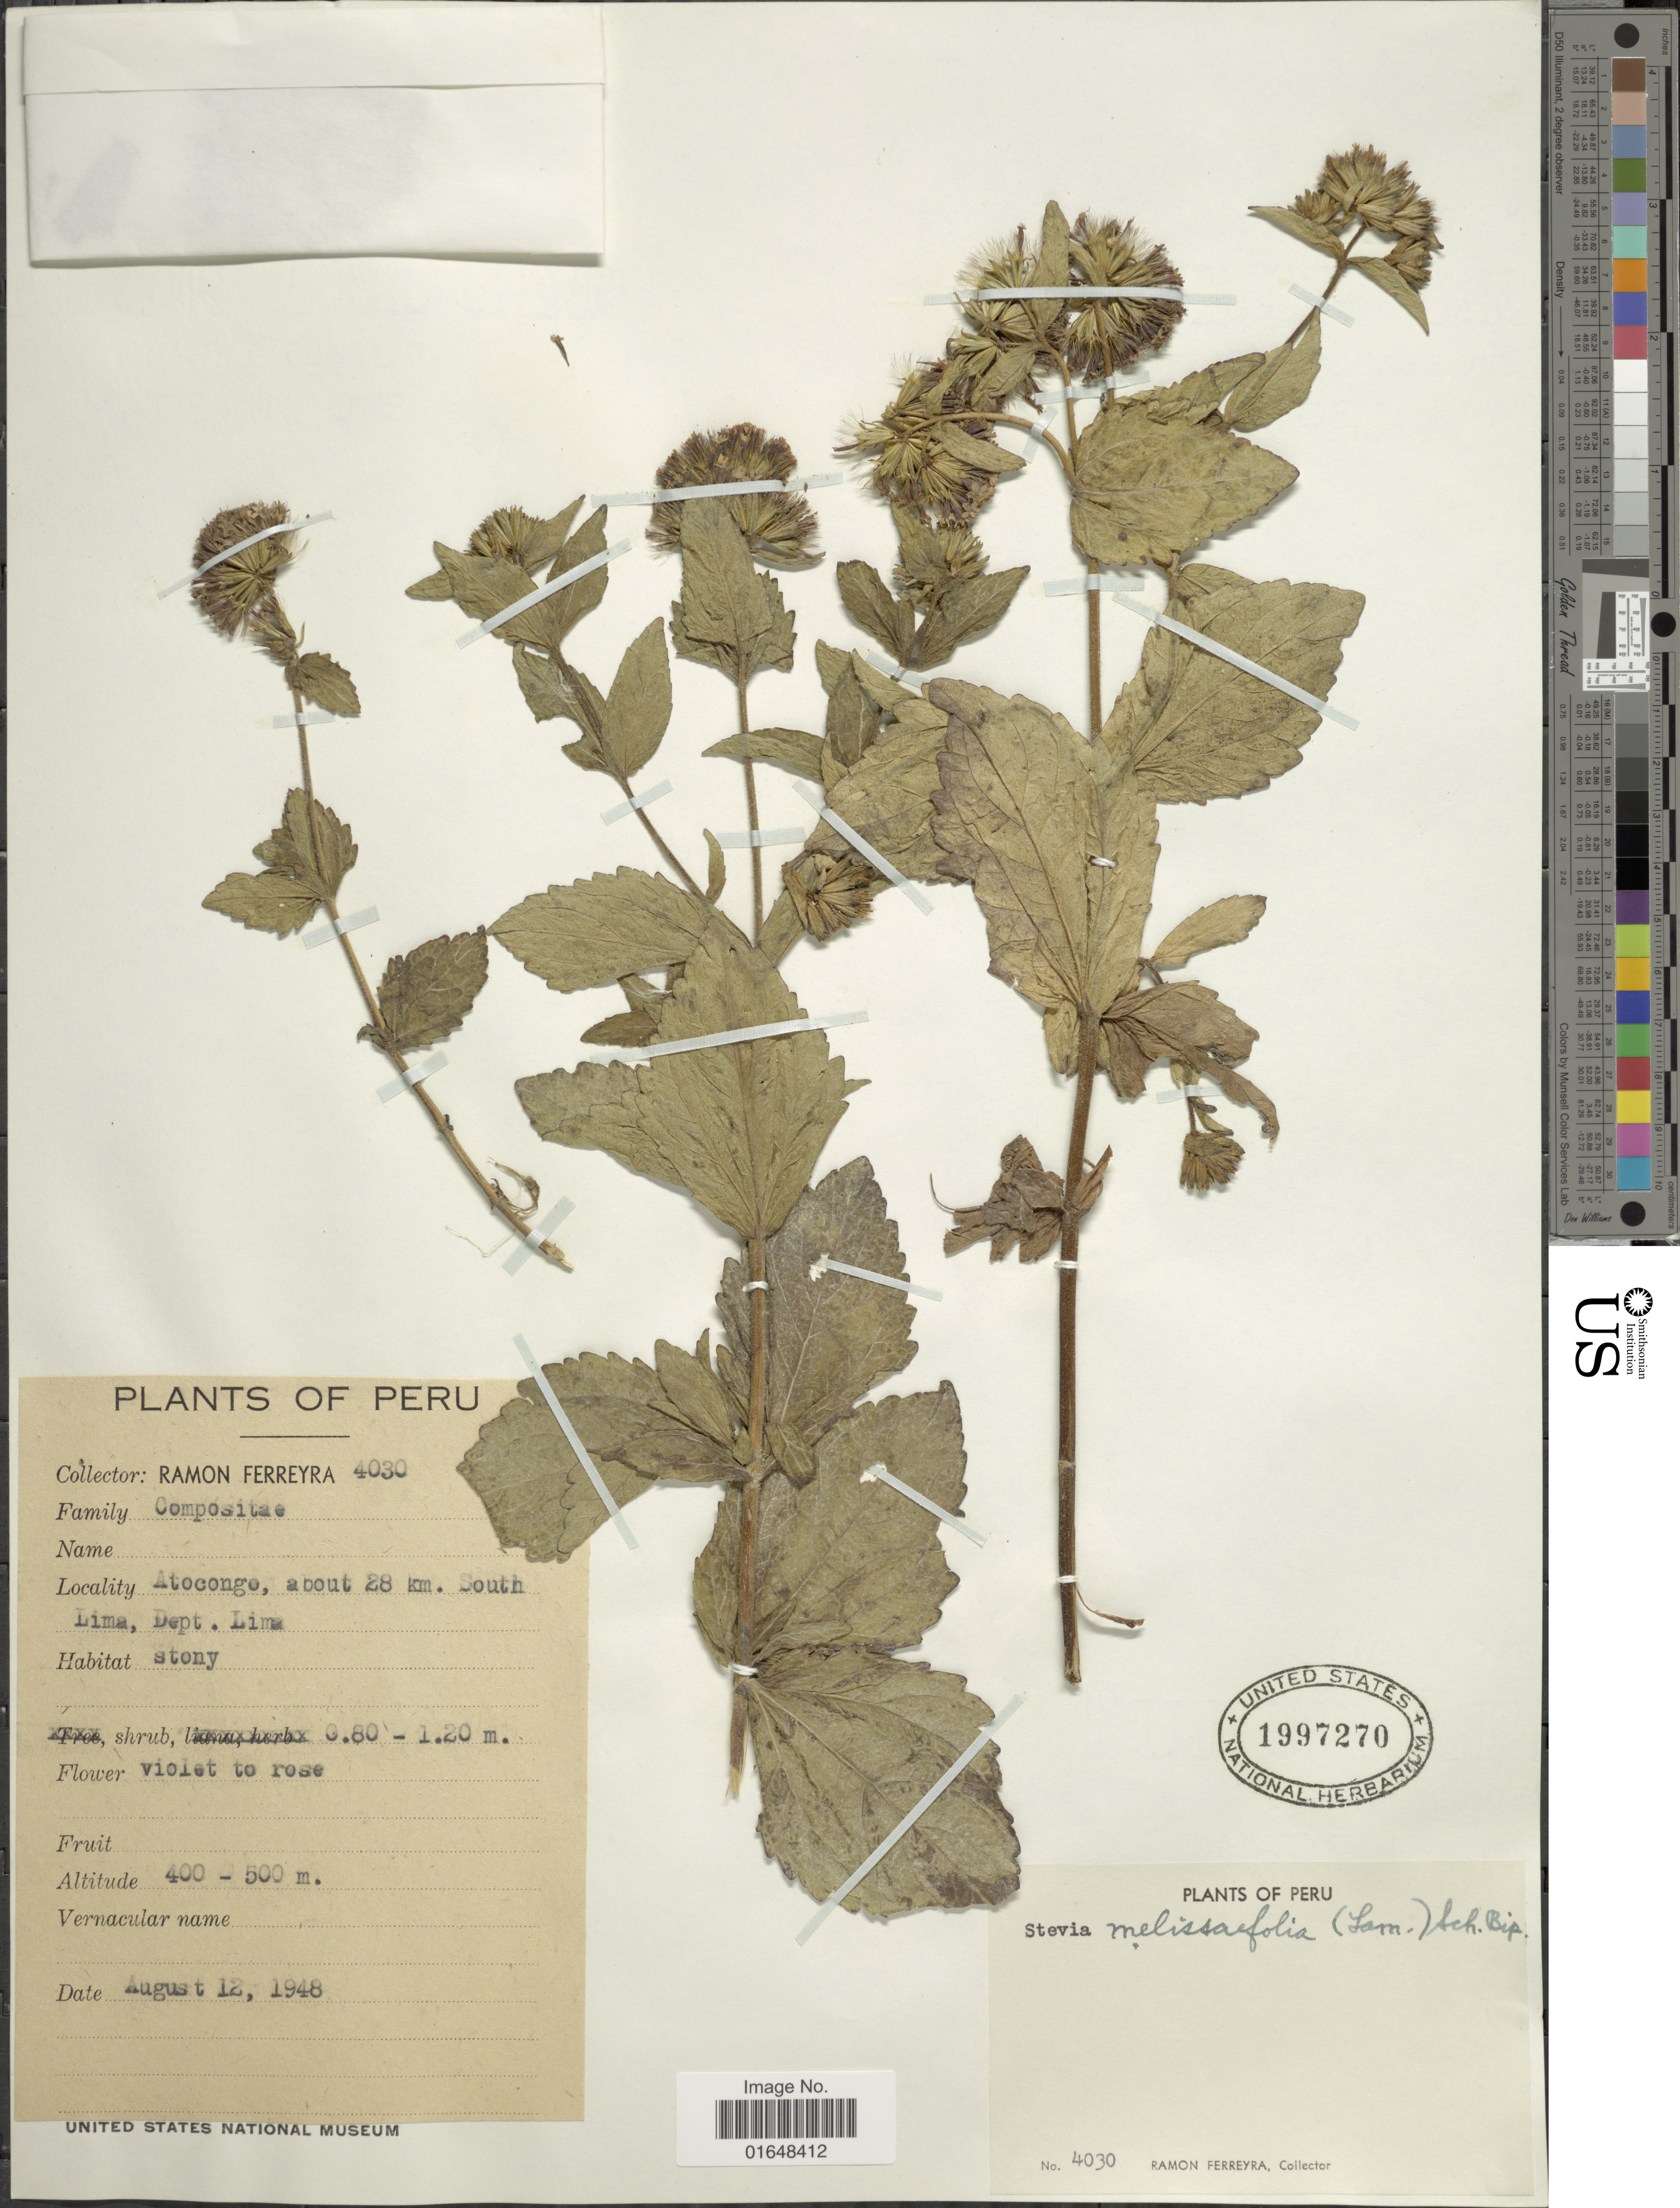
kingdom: Plantae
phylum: Tracheophyta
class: Magnoliopsida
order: Asterales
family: Asteraceae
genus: Stevia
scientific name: Stevia melissaefolia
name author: (Lam.) Sch. Bip. in Klotzsch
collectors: R. A. Ferreyra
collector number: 4030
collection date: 1948-08-12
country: Peru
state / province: Lima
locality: Atocongo, about 28 km. South Lima, Dept. Lima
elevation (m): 400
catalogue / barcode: US 1997270